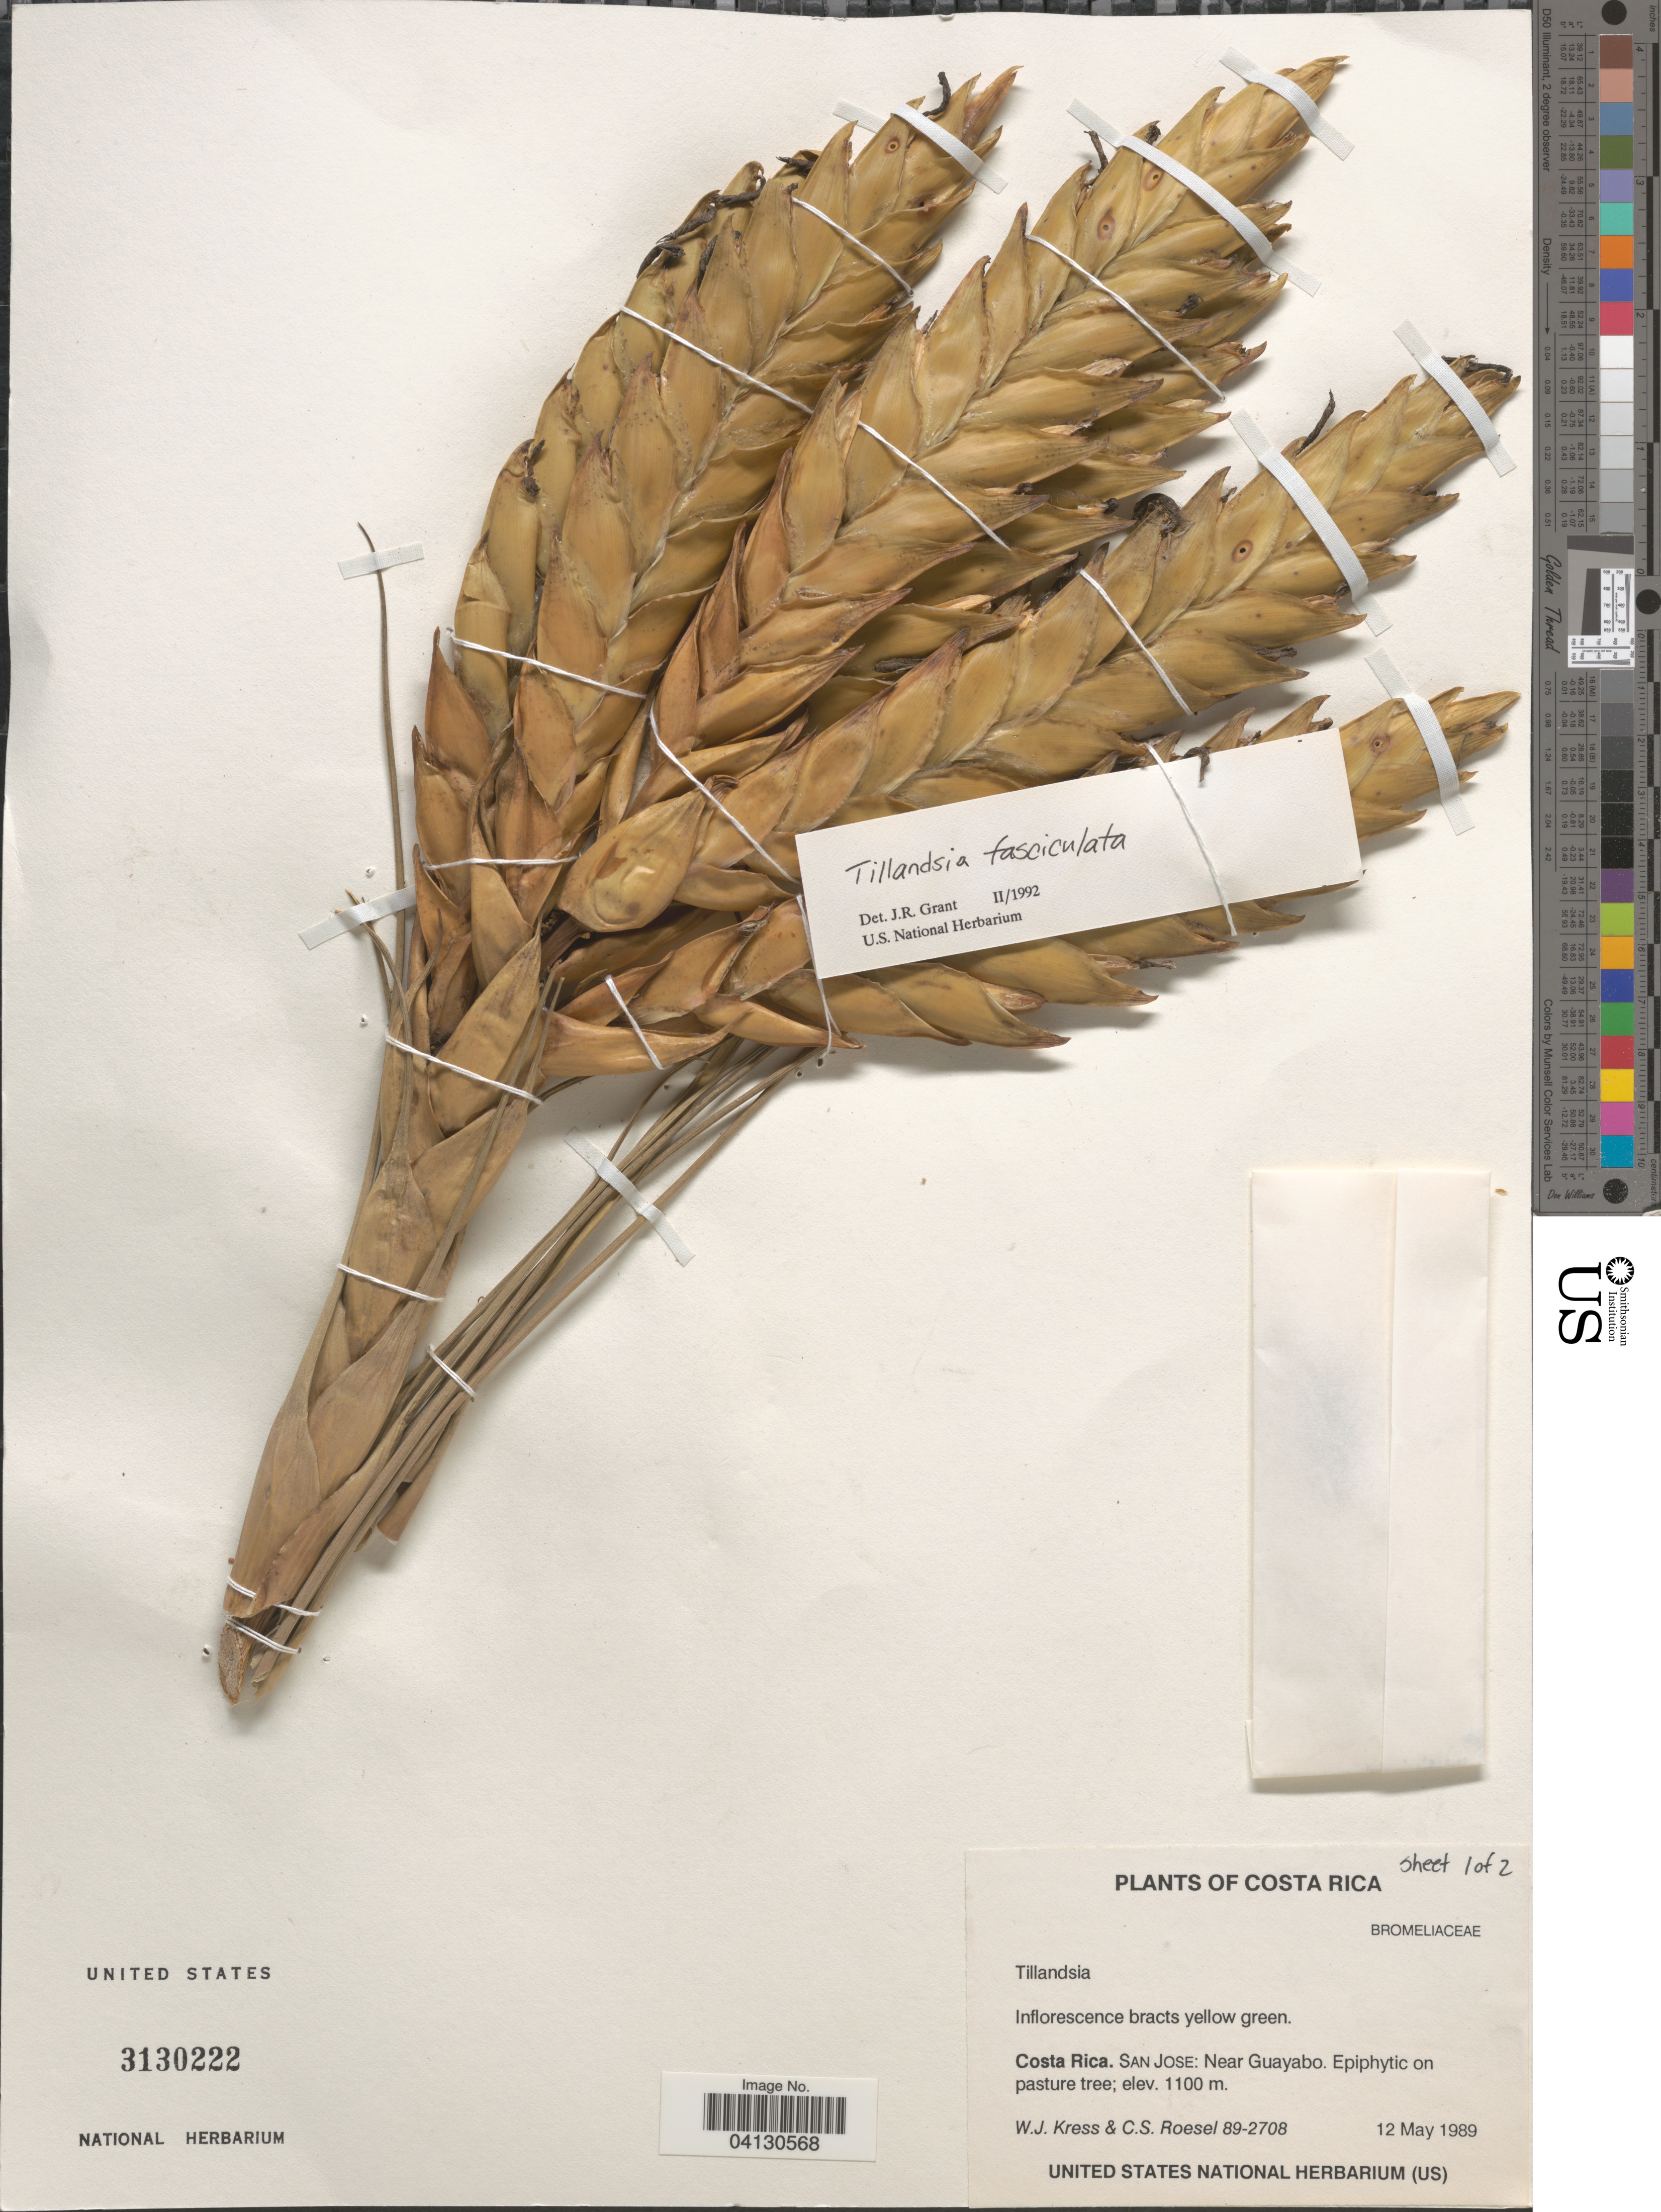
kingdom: Plantae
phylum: Tracheophyta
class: Liliopsida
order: Poales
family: Bromeliaceae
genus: Tillandsia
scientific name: Tillandsia fasciculata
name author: Sw.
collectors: W. J. Kress & C. S. Roesel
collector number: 89-2708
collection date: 1989-05-12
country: Costa Rica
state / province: San José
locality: Near Guayabo.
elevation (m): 1100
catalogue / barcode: US 3130222